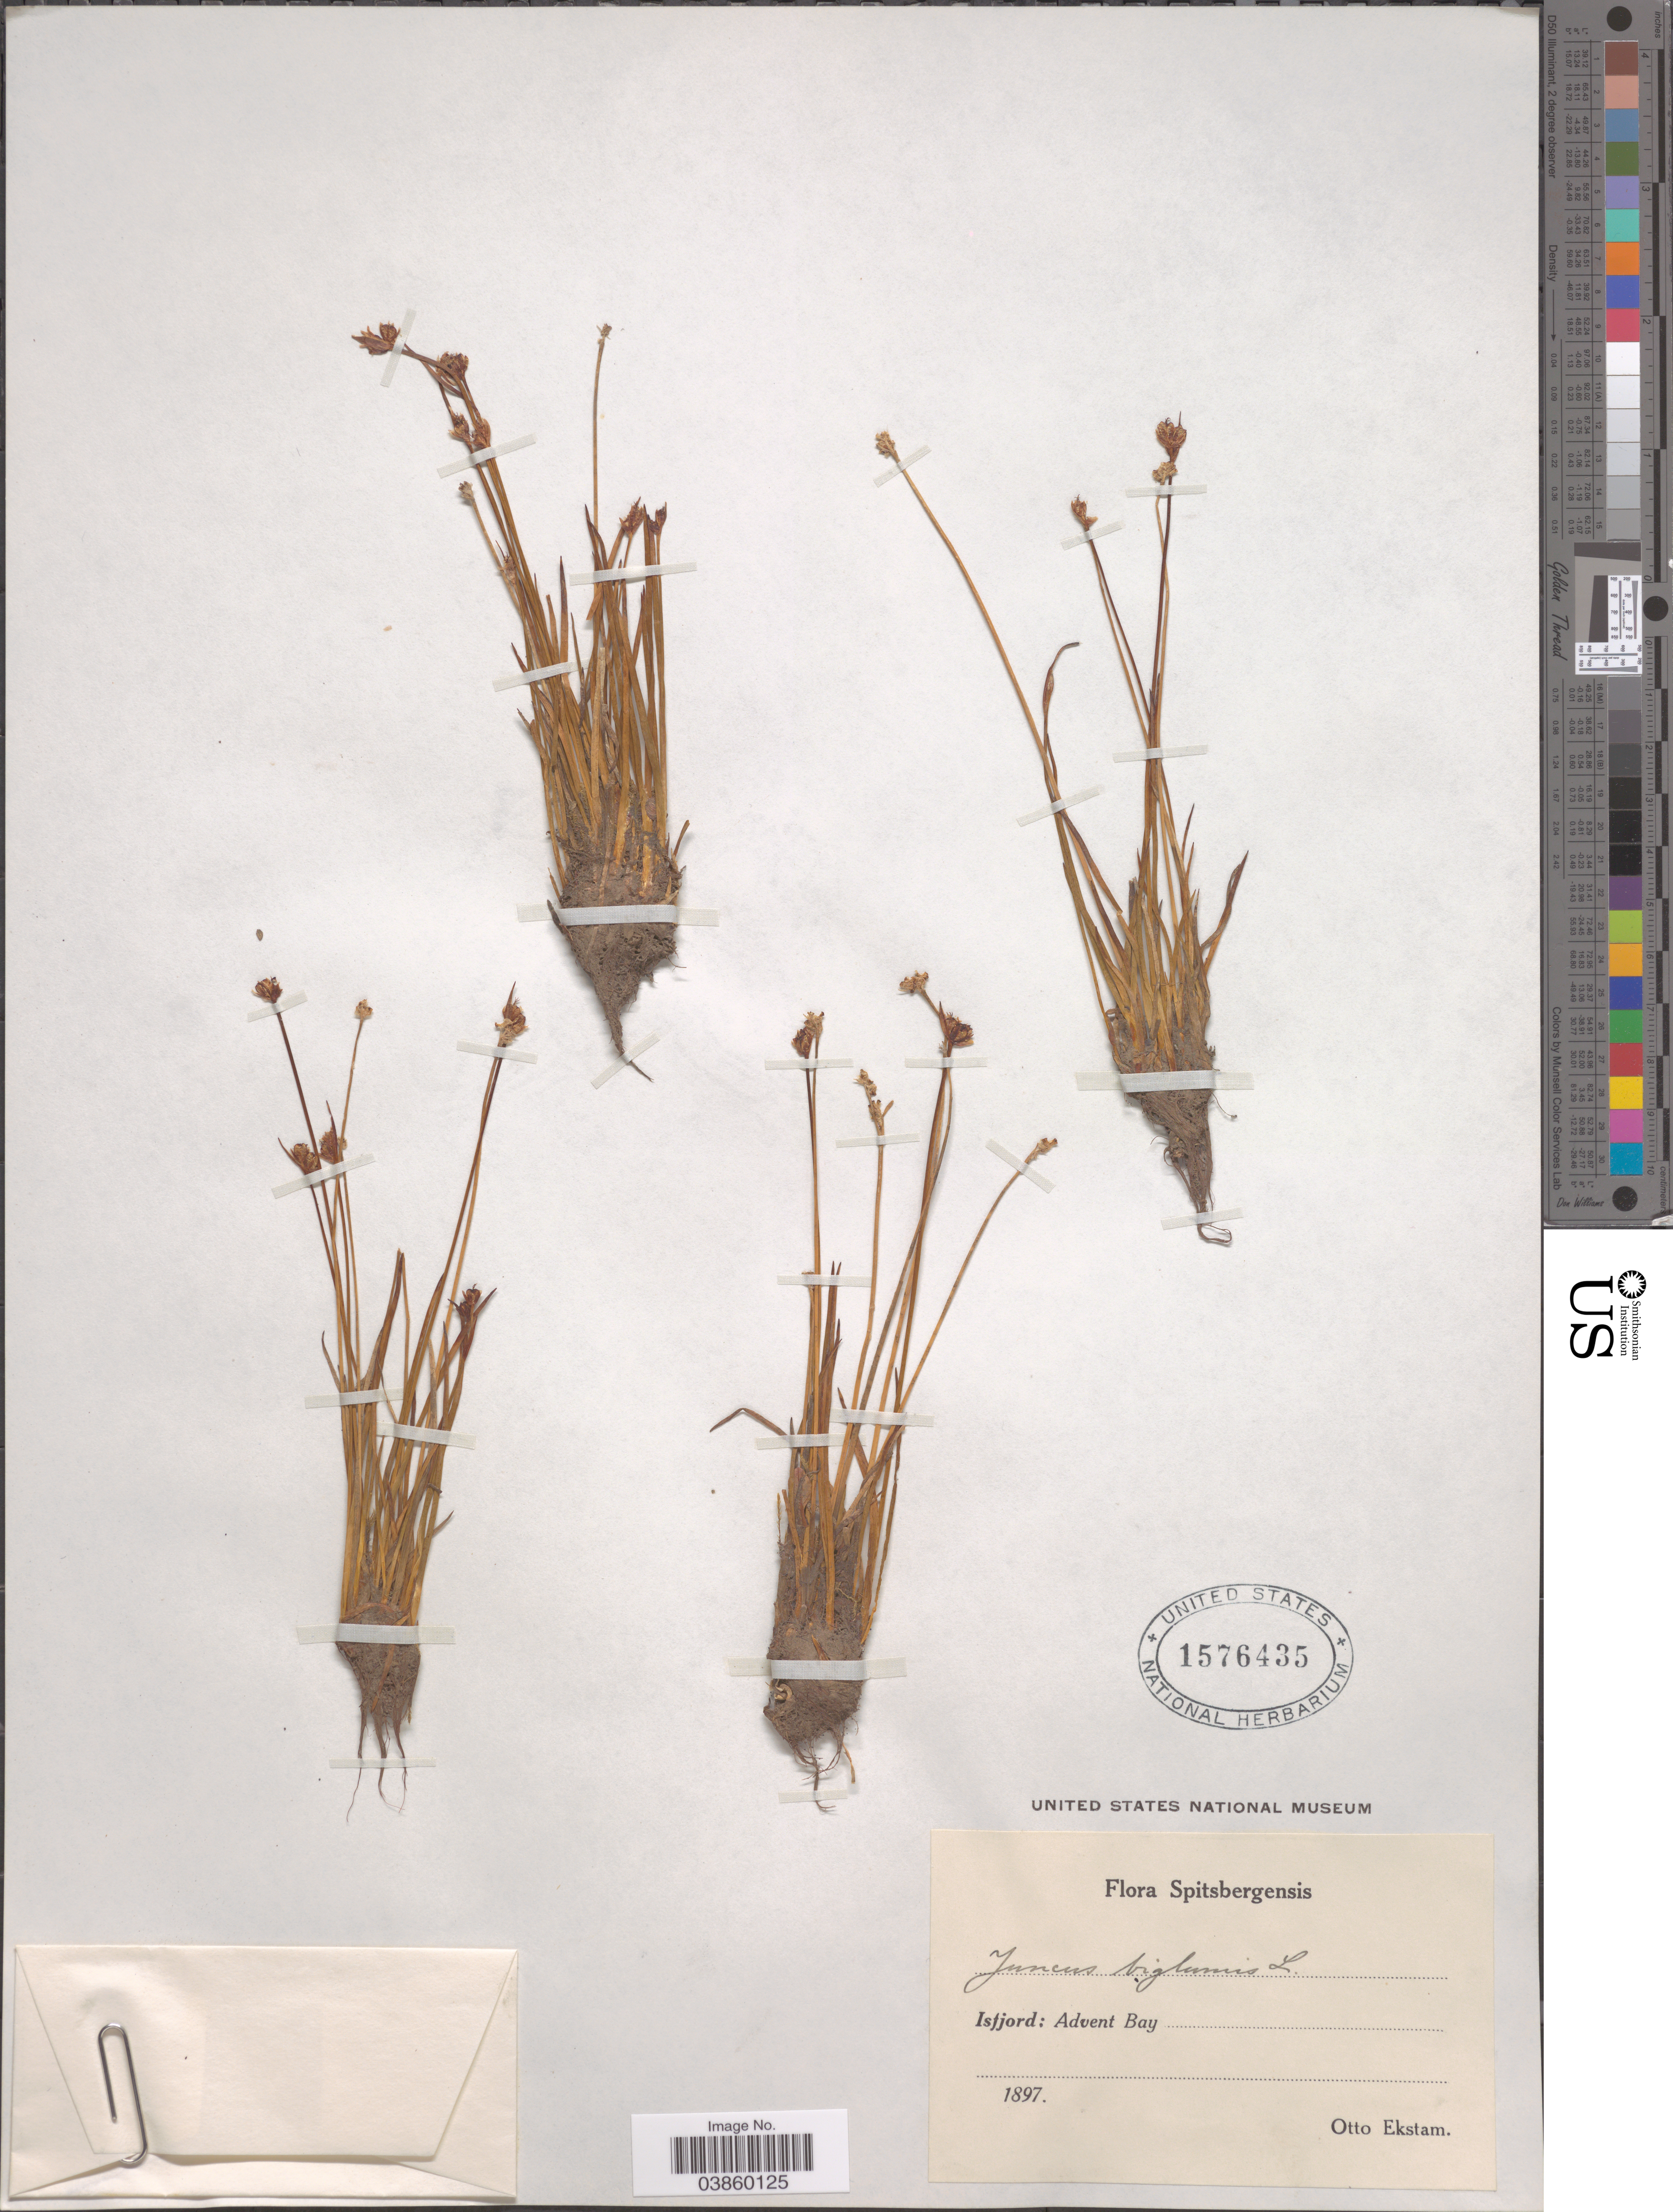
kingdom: Plantae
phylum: Tracheophyta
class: Liliopsida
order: Poales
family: Juncaceae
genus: Juncus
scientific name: Juncus biglumis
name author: L.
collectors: O. Ekstam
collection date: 1897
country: Norway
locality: Spitsbergensis. Isfjord: Advent Bay.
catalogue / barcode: US 1576435